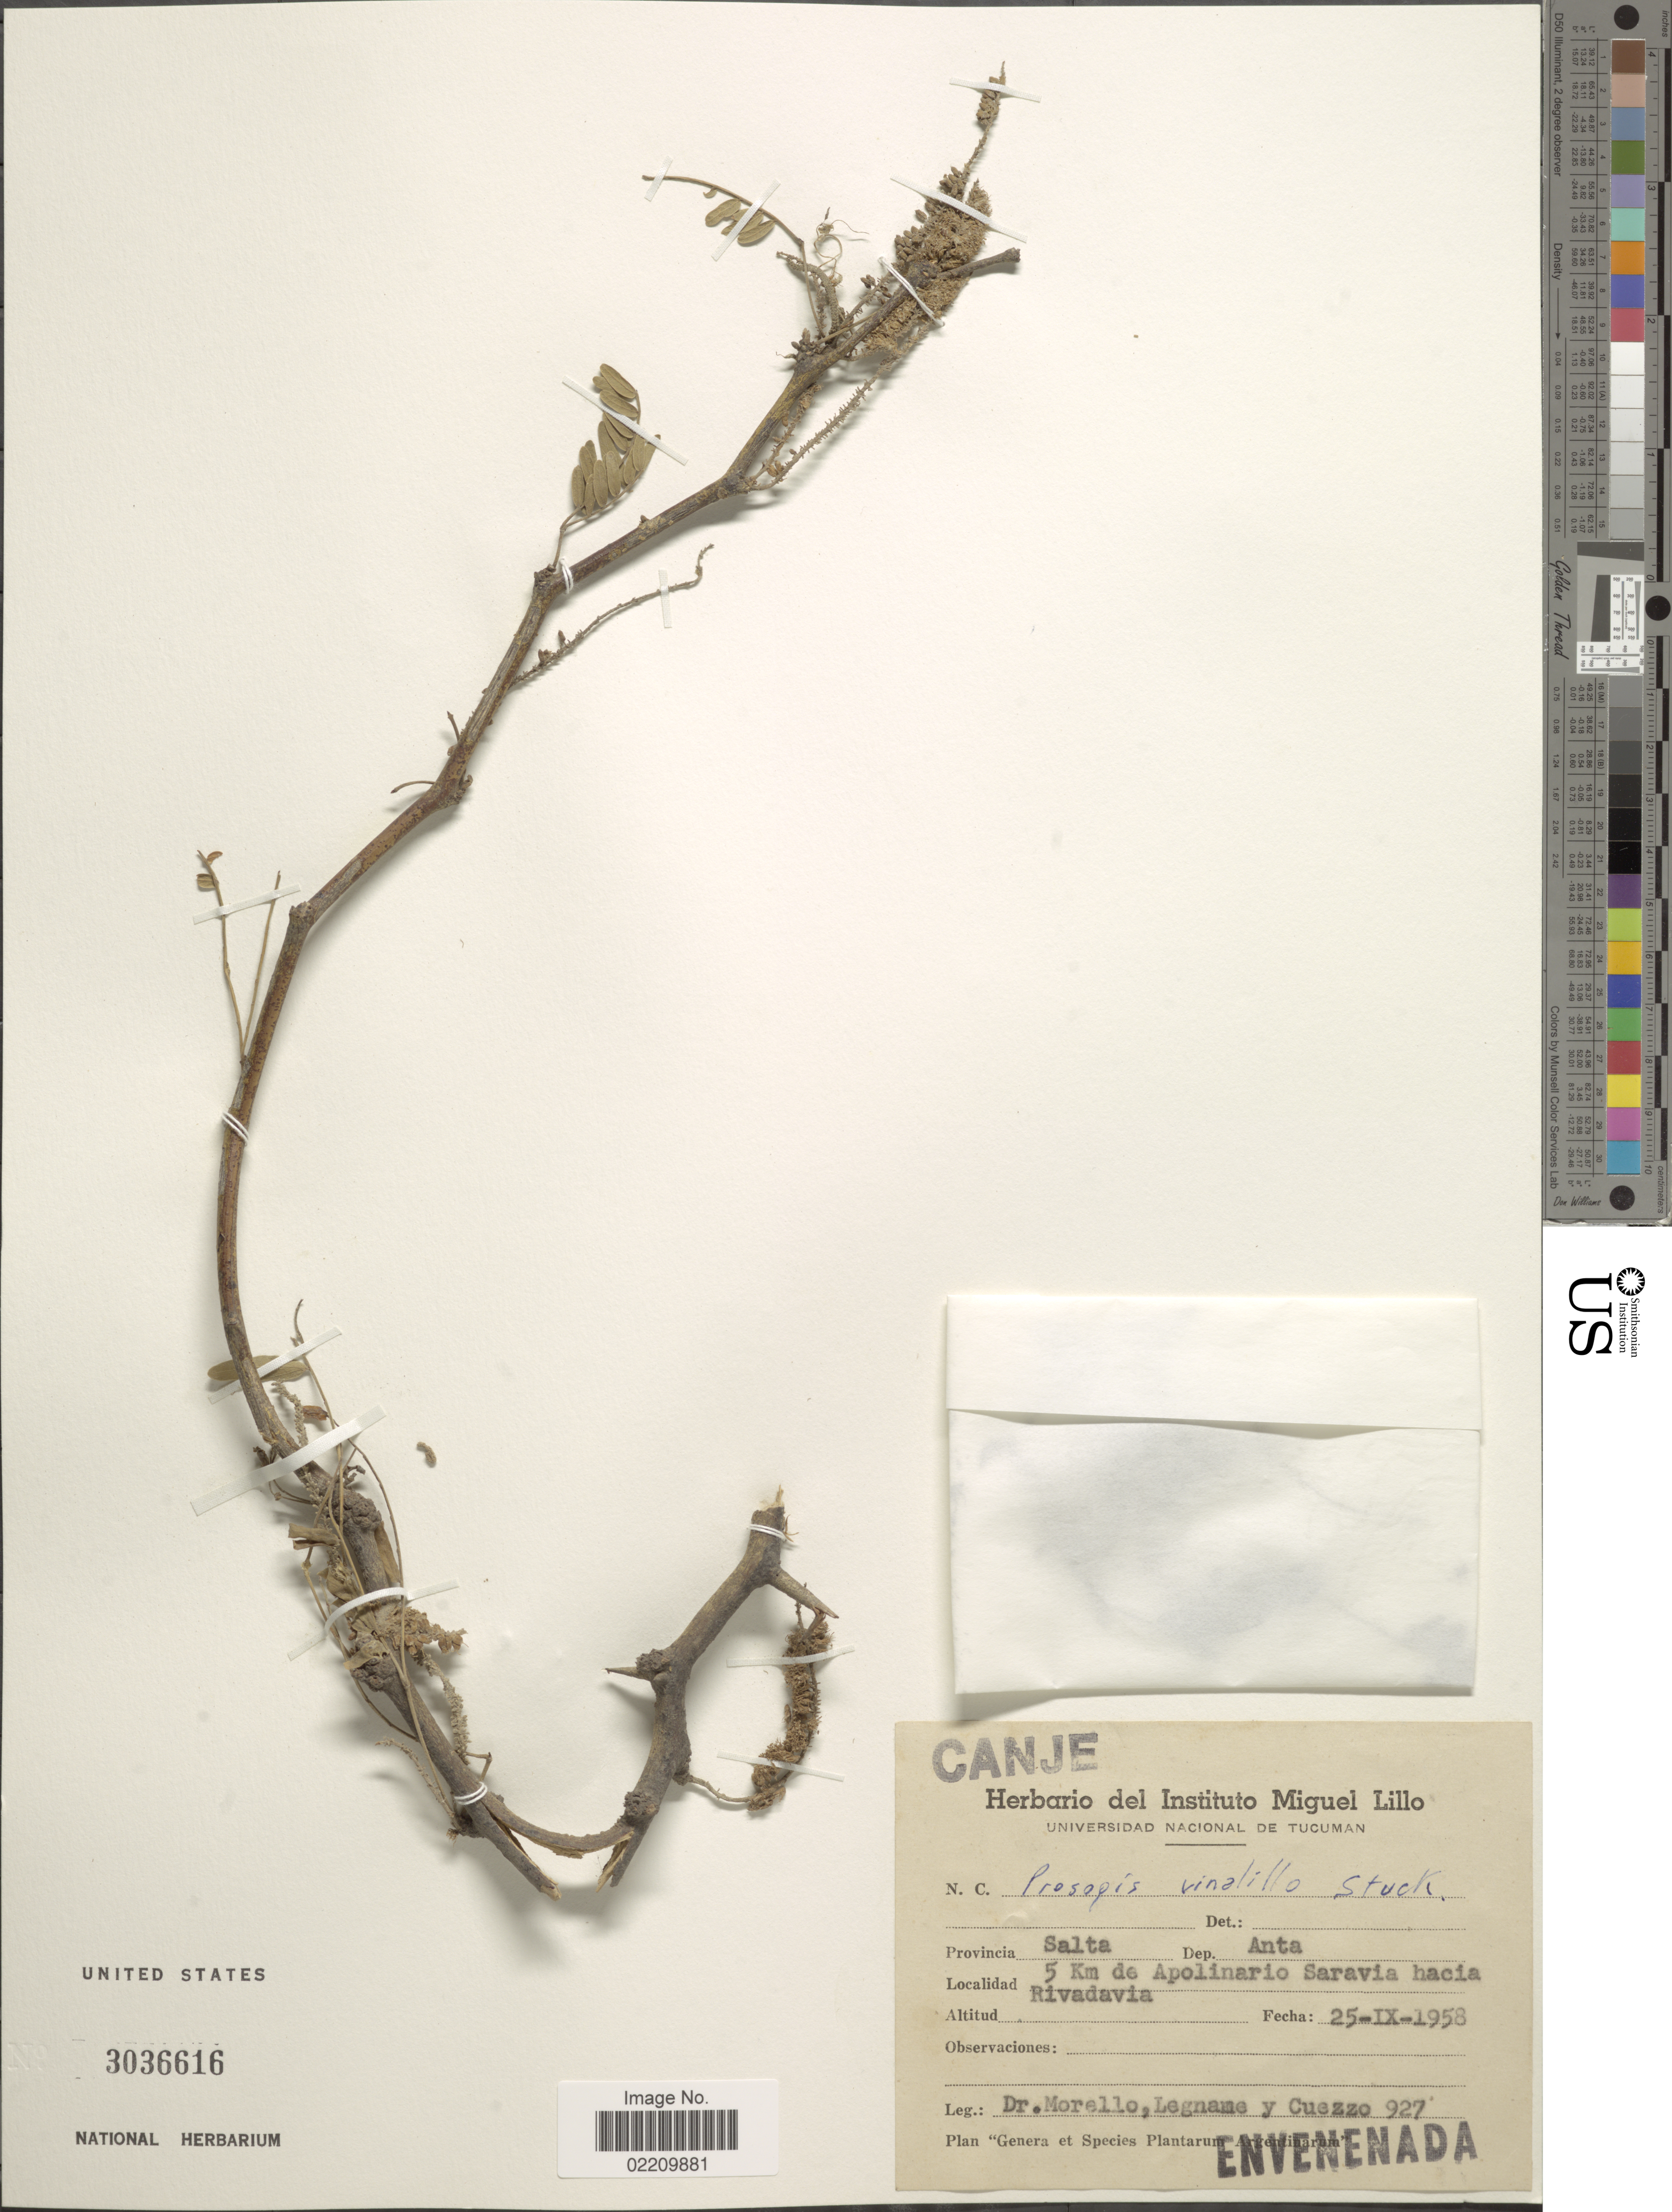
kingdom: Plantae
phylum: Tracheophyta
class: Magnoliopsida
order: Fabales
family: Fabaceae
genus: Neltuma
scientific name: Neltuma x vinalillo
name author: (Stuck.) C. E. Hughes & G.P. Lewis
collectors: Morello, -. Legname & A. Cuezzo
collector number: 927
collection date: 1958-09-25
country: Argentina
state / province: Salta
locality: Dep. Anta, 5 km de Apolinario Saravia hacia Rivadavia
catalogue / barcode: US 3036616